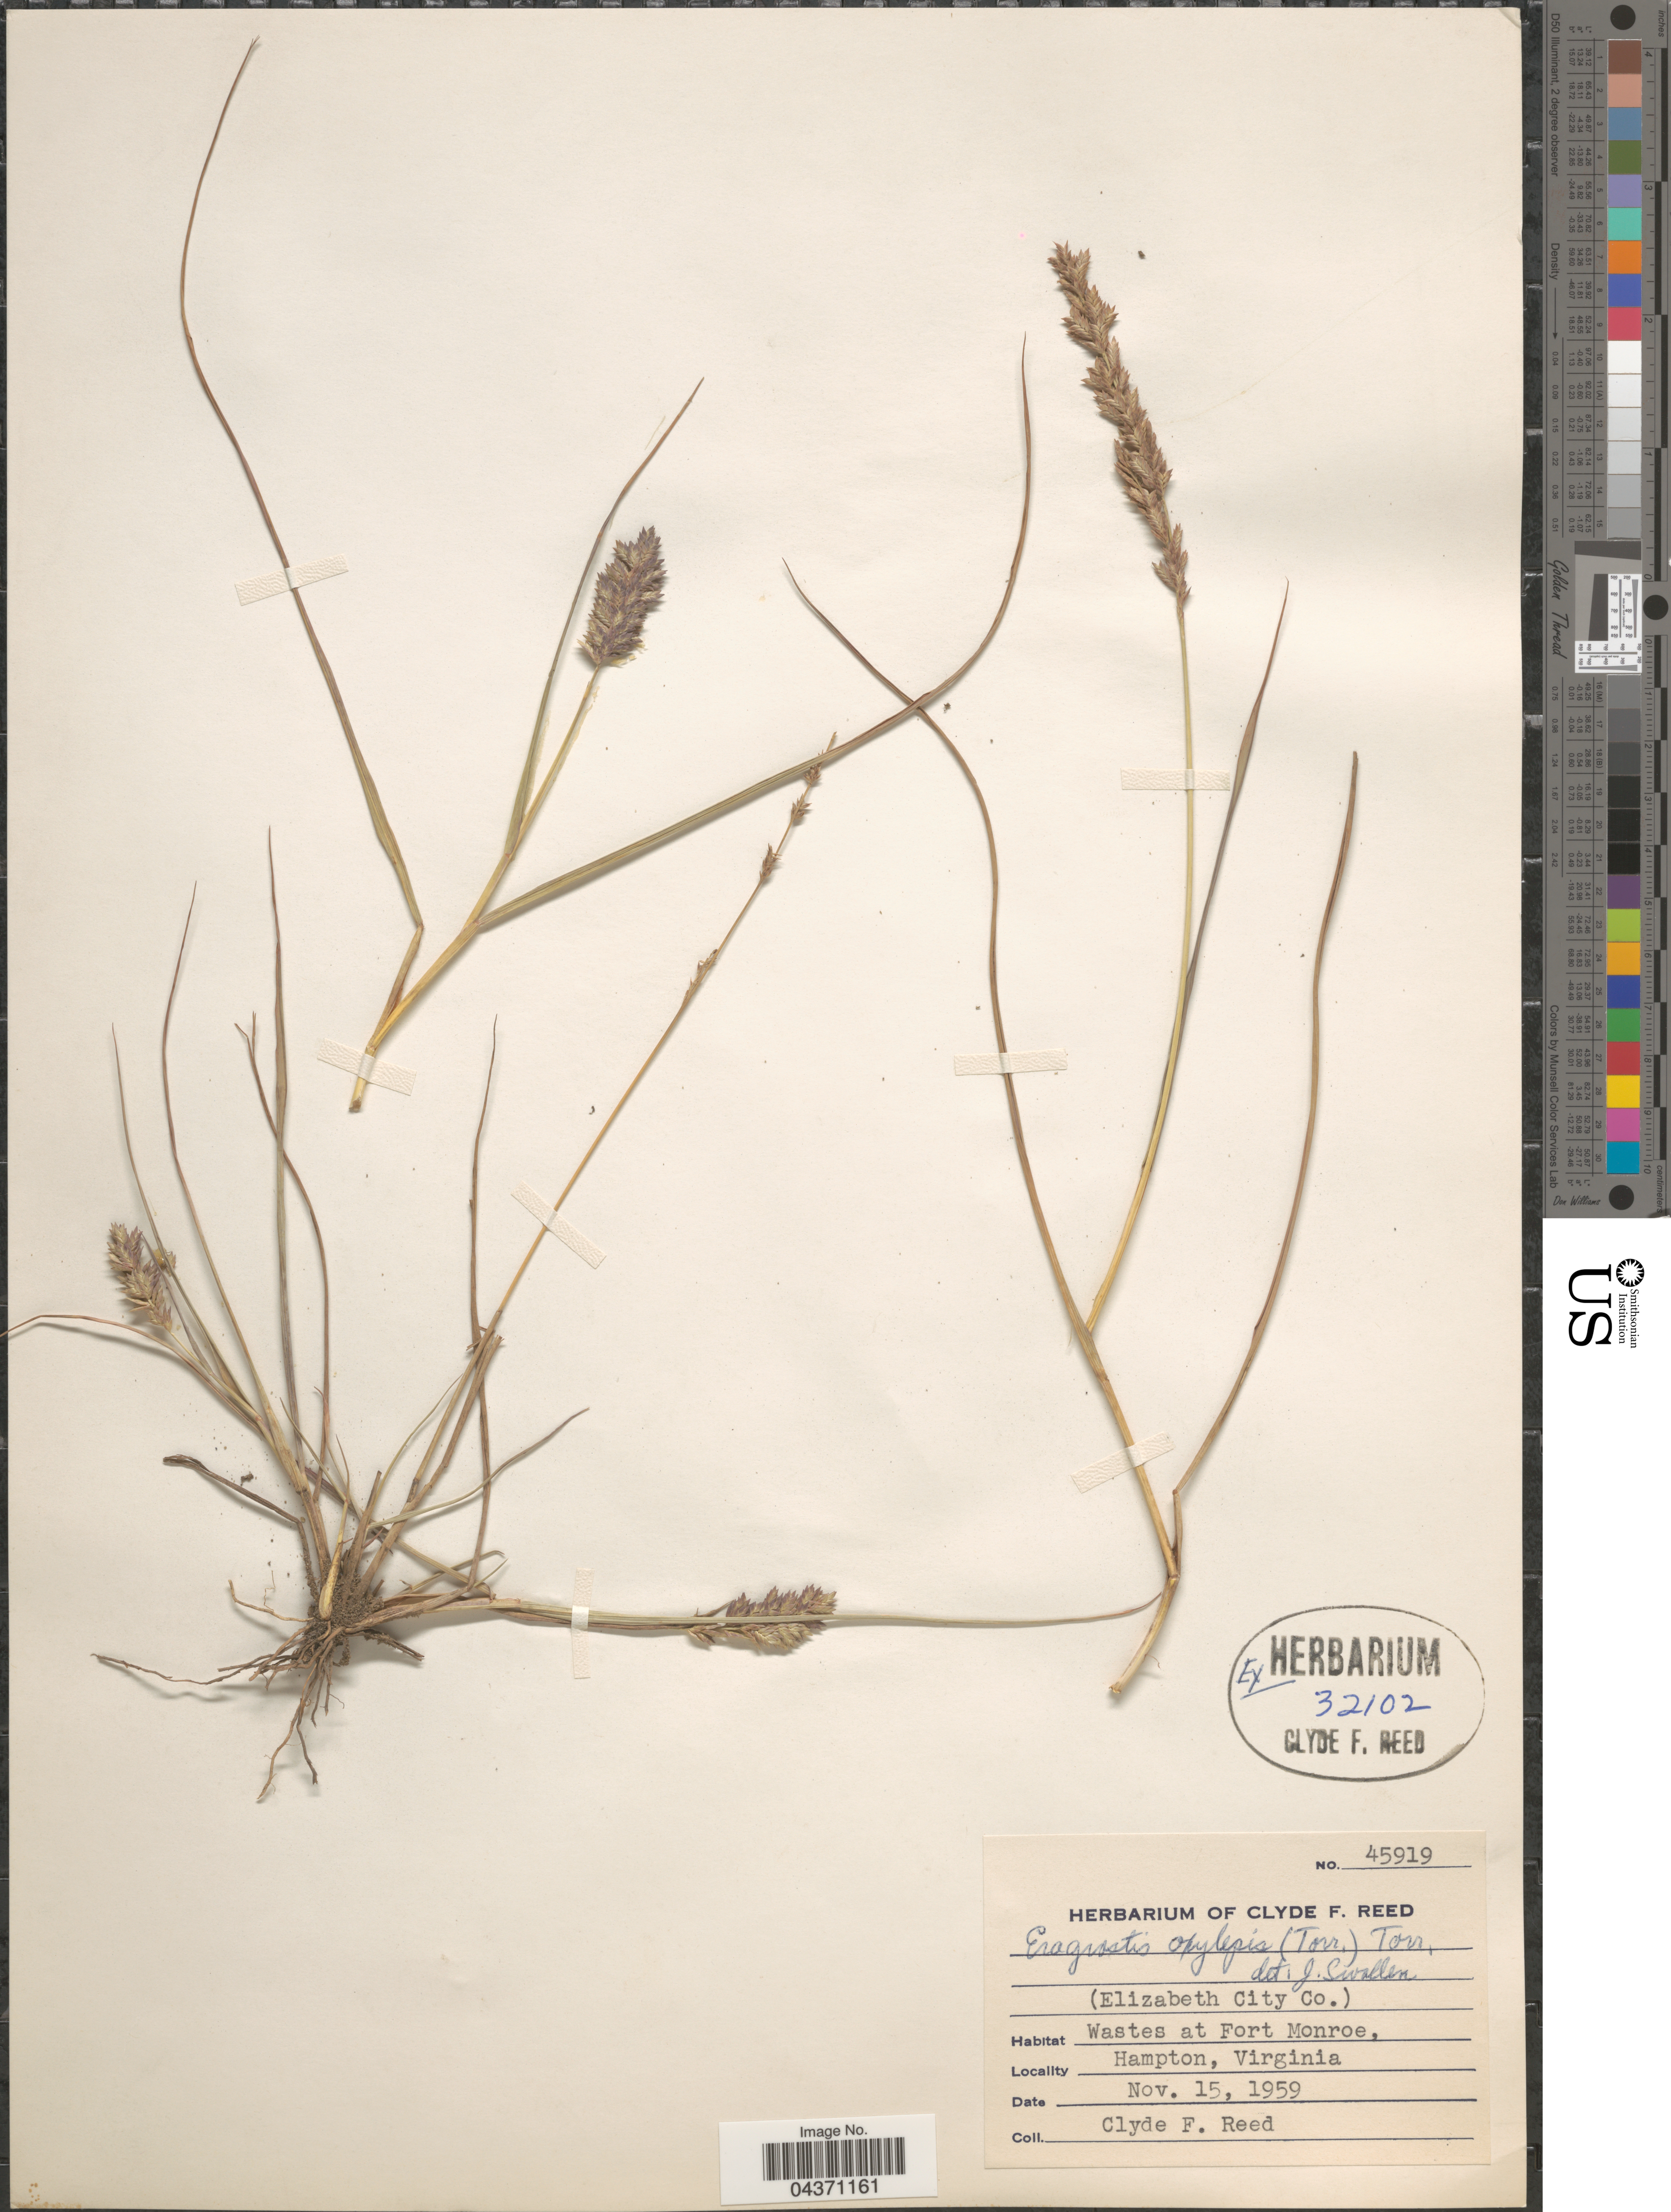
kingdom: Plantae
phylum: Tracheophyta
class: Liliopsida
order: Poales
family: Poaceae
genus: Eragrostis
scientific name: Eragrostis secundiflora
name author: J. Presl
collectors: C. F. Reed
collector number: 45919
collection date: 1959-11-15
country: United States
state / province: Virginia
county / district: City of Hampton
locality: Wastes at Fort Monroe, Hampton.